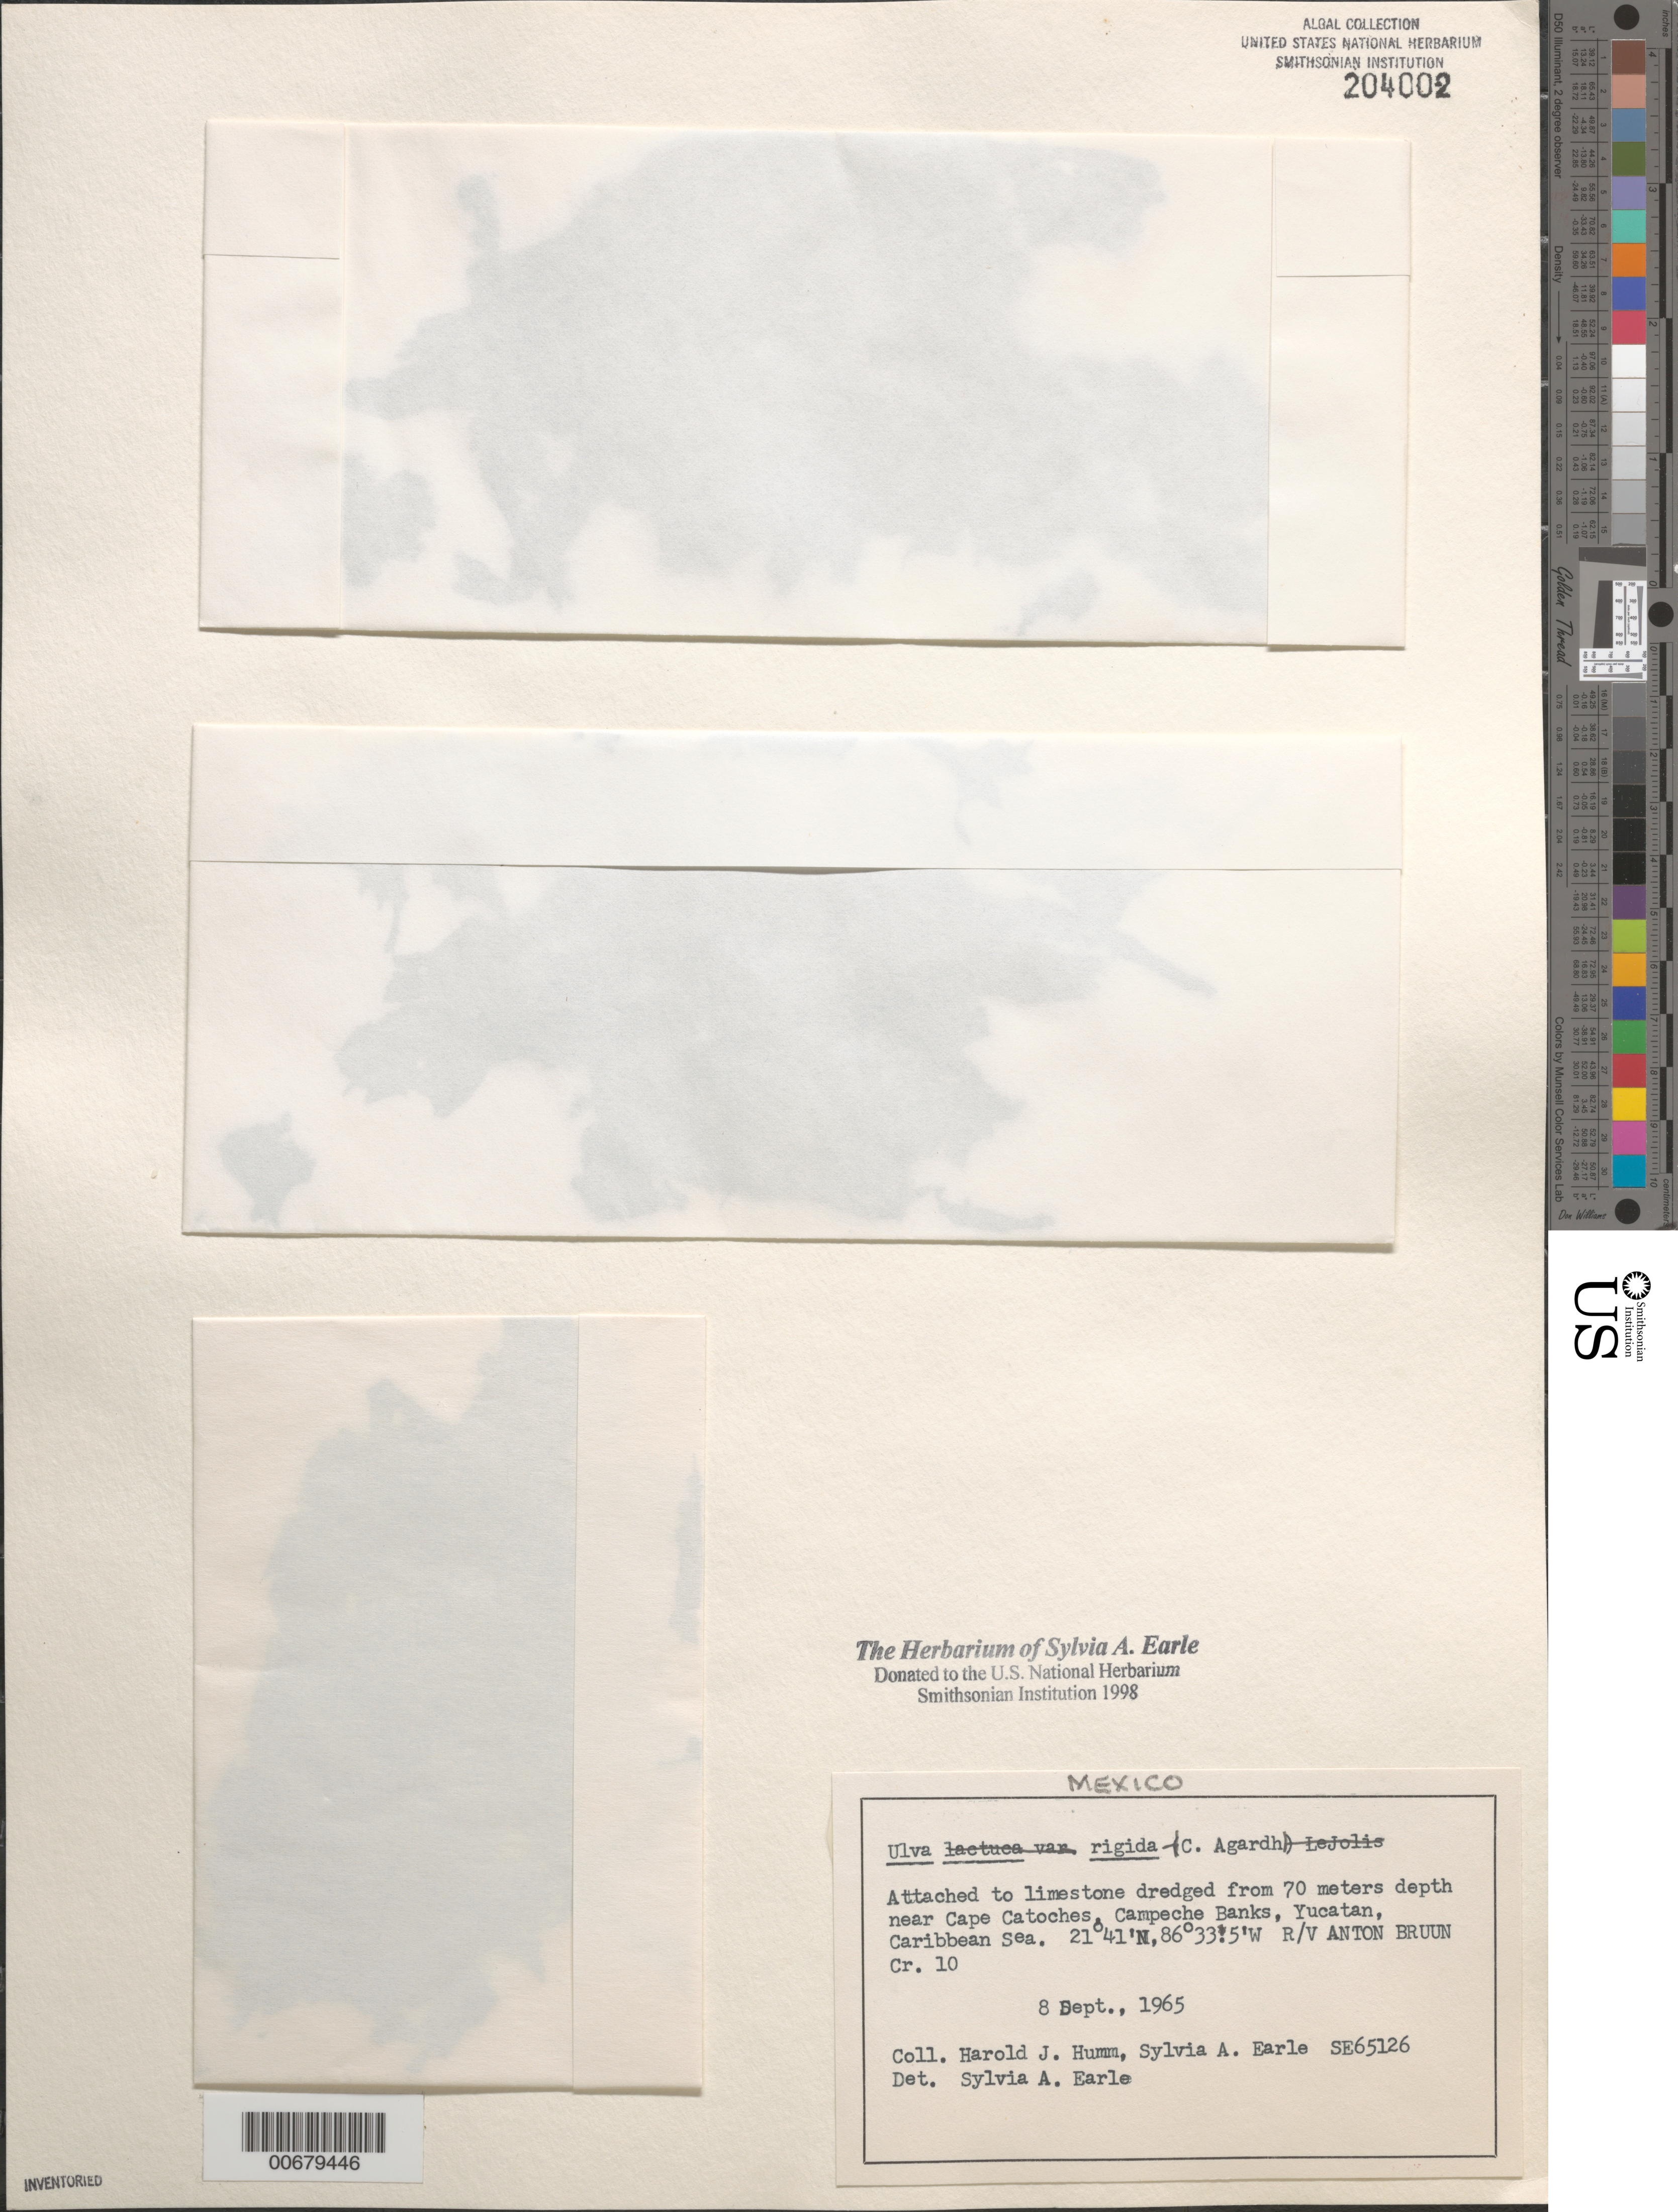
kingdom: Plantae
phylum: Chlorophyta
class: Ulvophyceae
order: Ulvales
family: Ulvaceae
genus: Ulva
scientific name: Ulva rigida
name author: C. Agardh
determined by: Earle, S. A.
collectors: H. J. Humm & S. A. Earle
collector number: SE 65126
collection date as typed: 08 Sep 1965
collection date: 1965-09-08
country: Mexico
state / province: Quintana Roo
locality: Campeche Banks, near Cape Catoches, Yucatna Peninsula, Caribbean Sea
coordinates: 21 41' N, 86 33.5' W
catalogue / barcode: US 204002